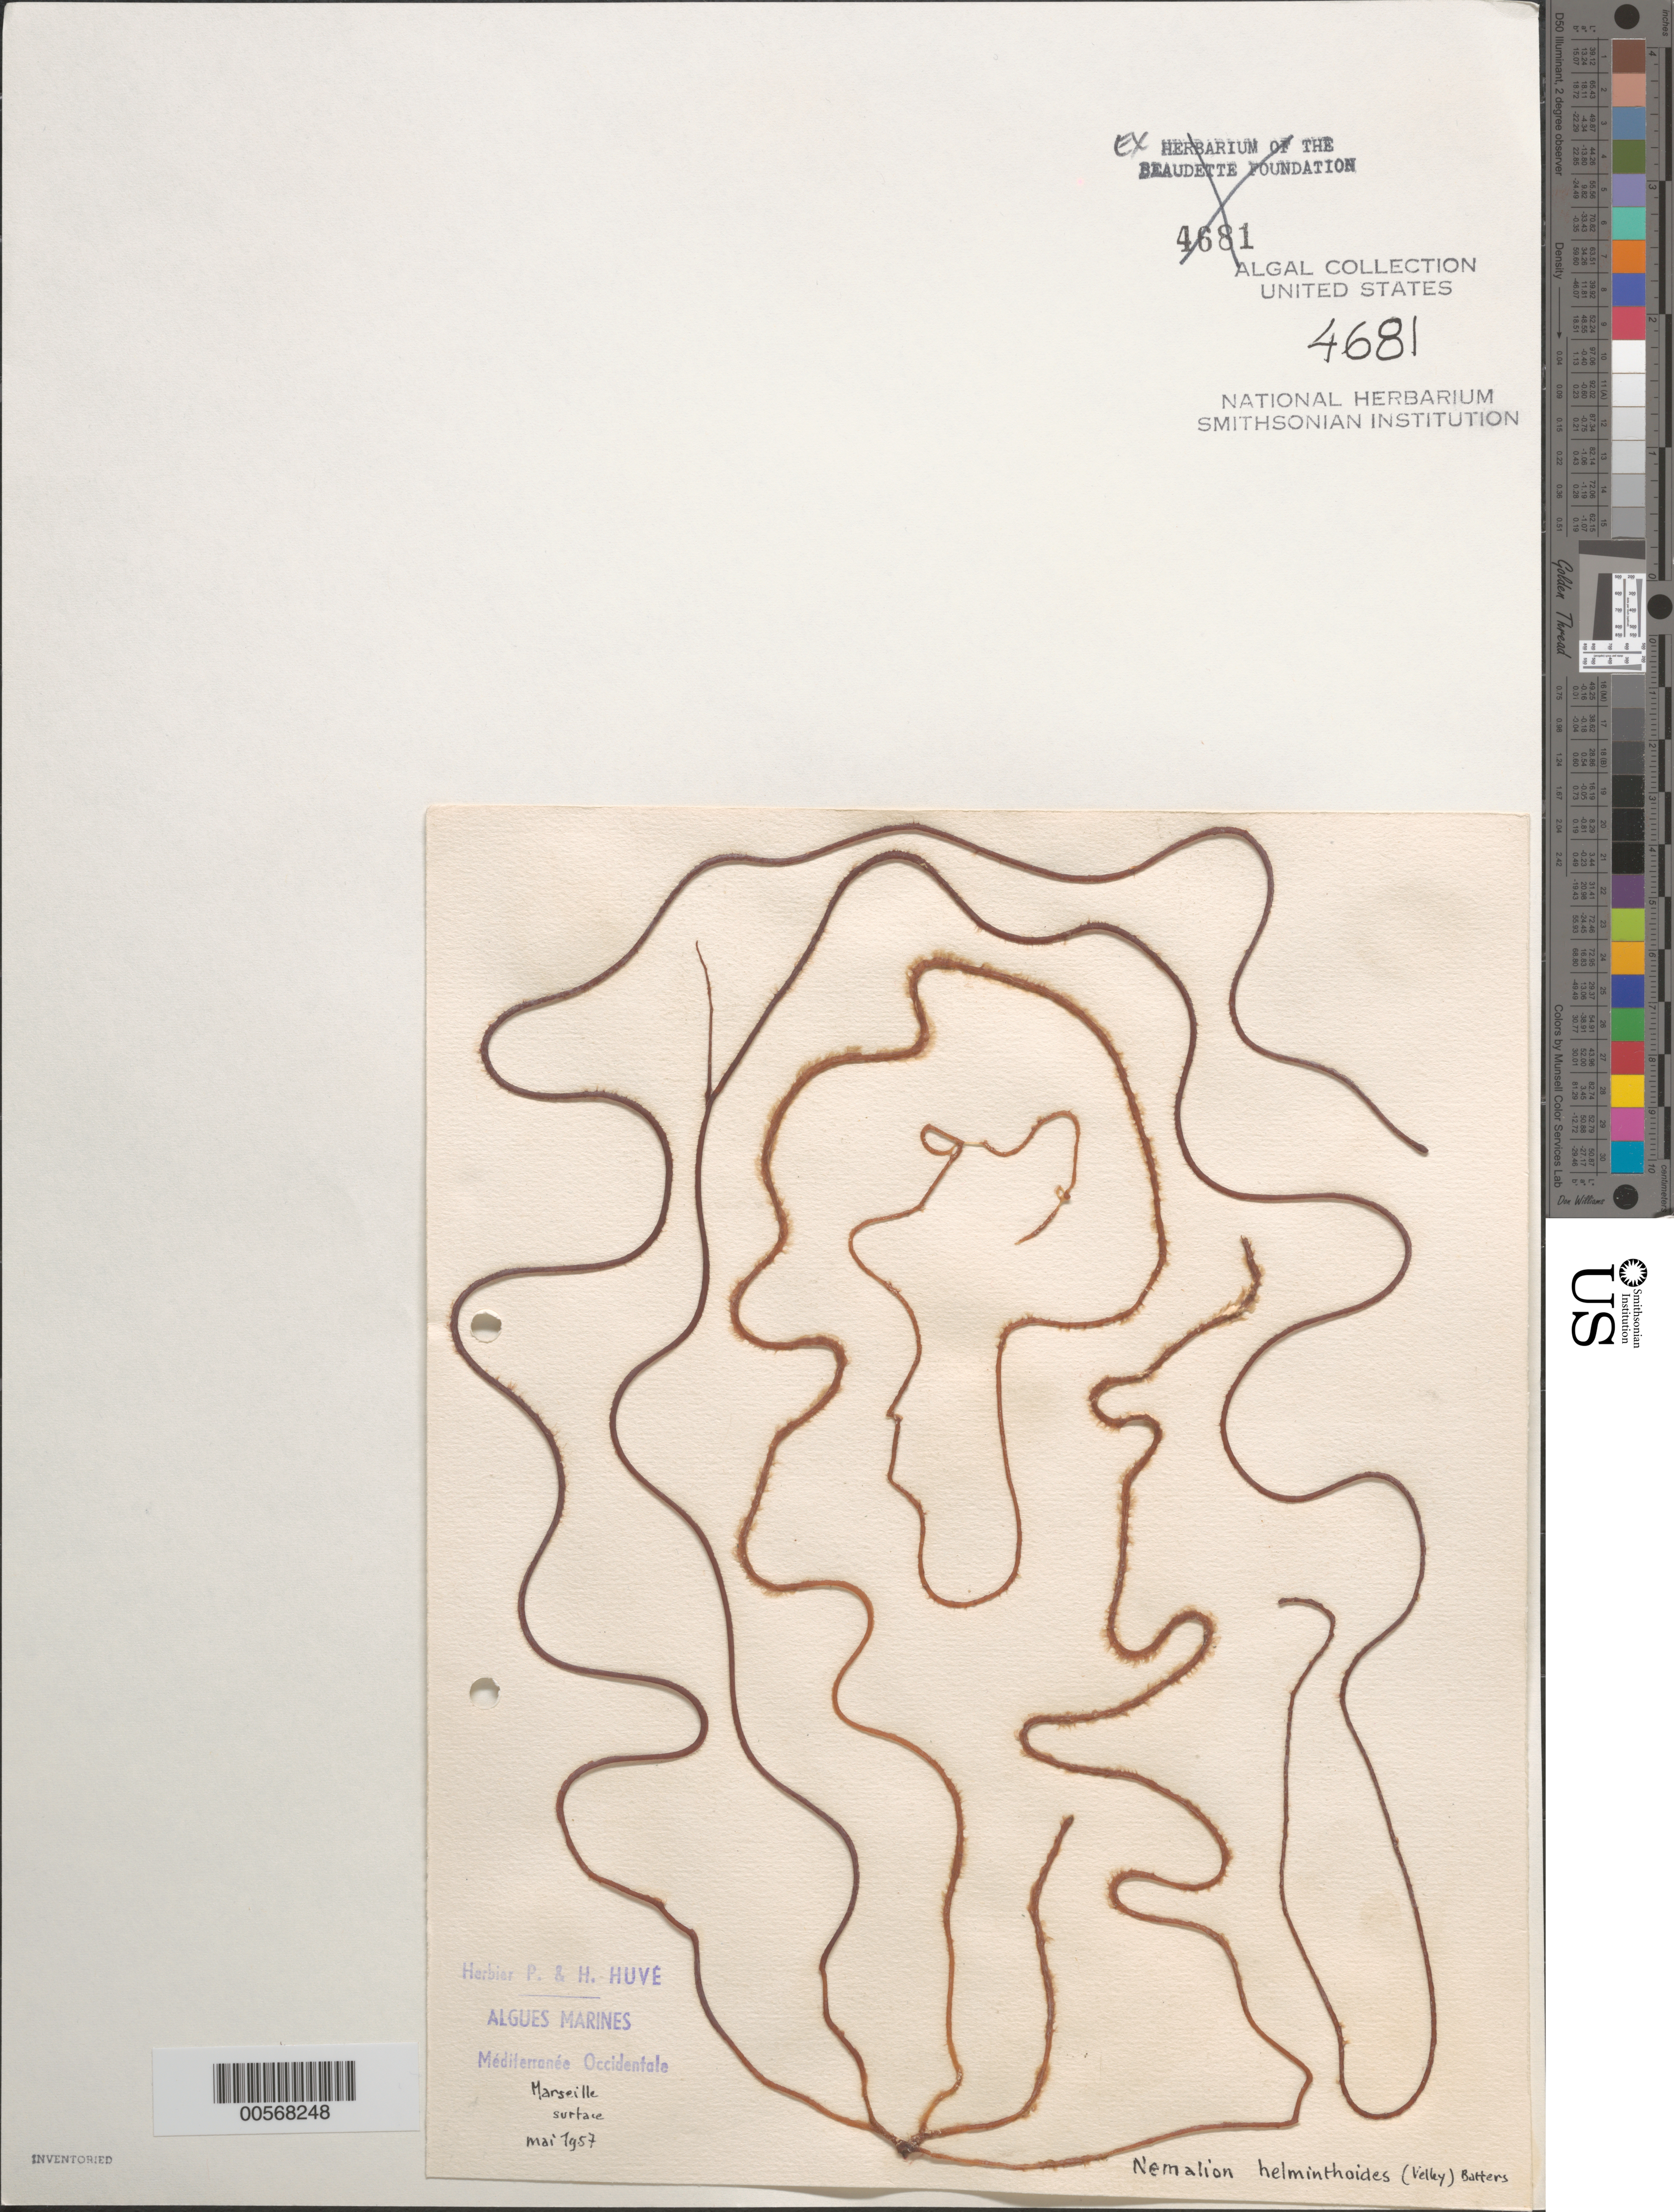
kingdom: Plantae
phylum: Rhodophyta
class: Florideophyceae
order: Nemaliales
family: Nemaliaceae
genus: Nemalion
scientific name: Nemalion multifidum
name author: (Lyngb.) Chauvin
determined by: Algae name updating Project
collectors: P. Huve & H. Huve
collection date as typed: May 1957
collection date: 1957-05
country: France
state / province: Provence-Alpes-Côte d'Azur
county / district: Bouches-Du-Rhône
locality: Marseille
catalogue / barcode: US 4681